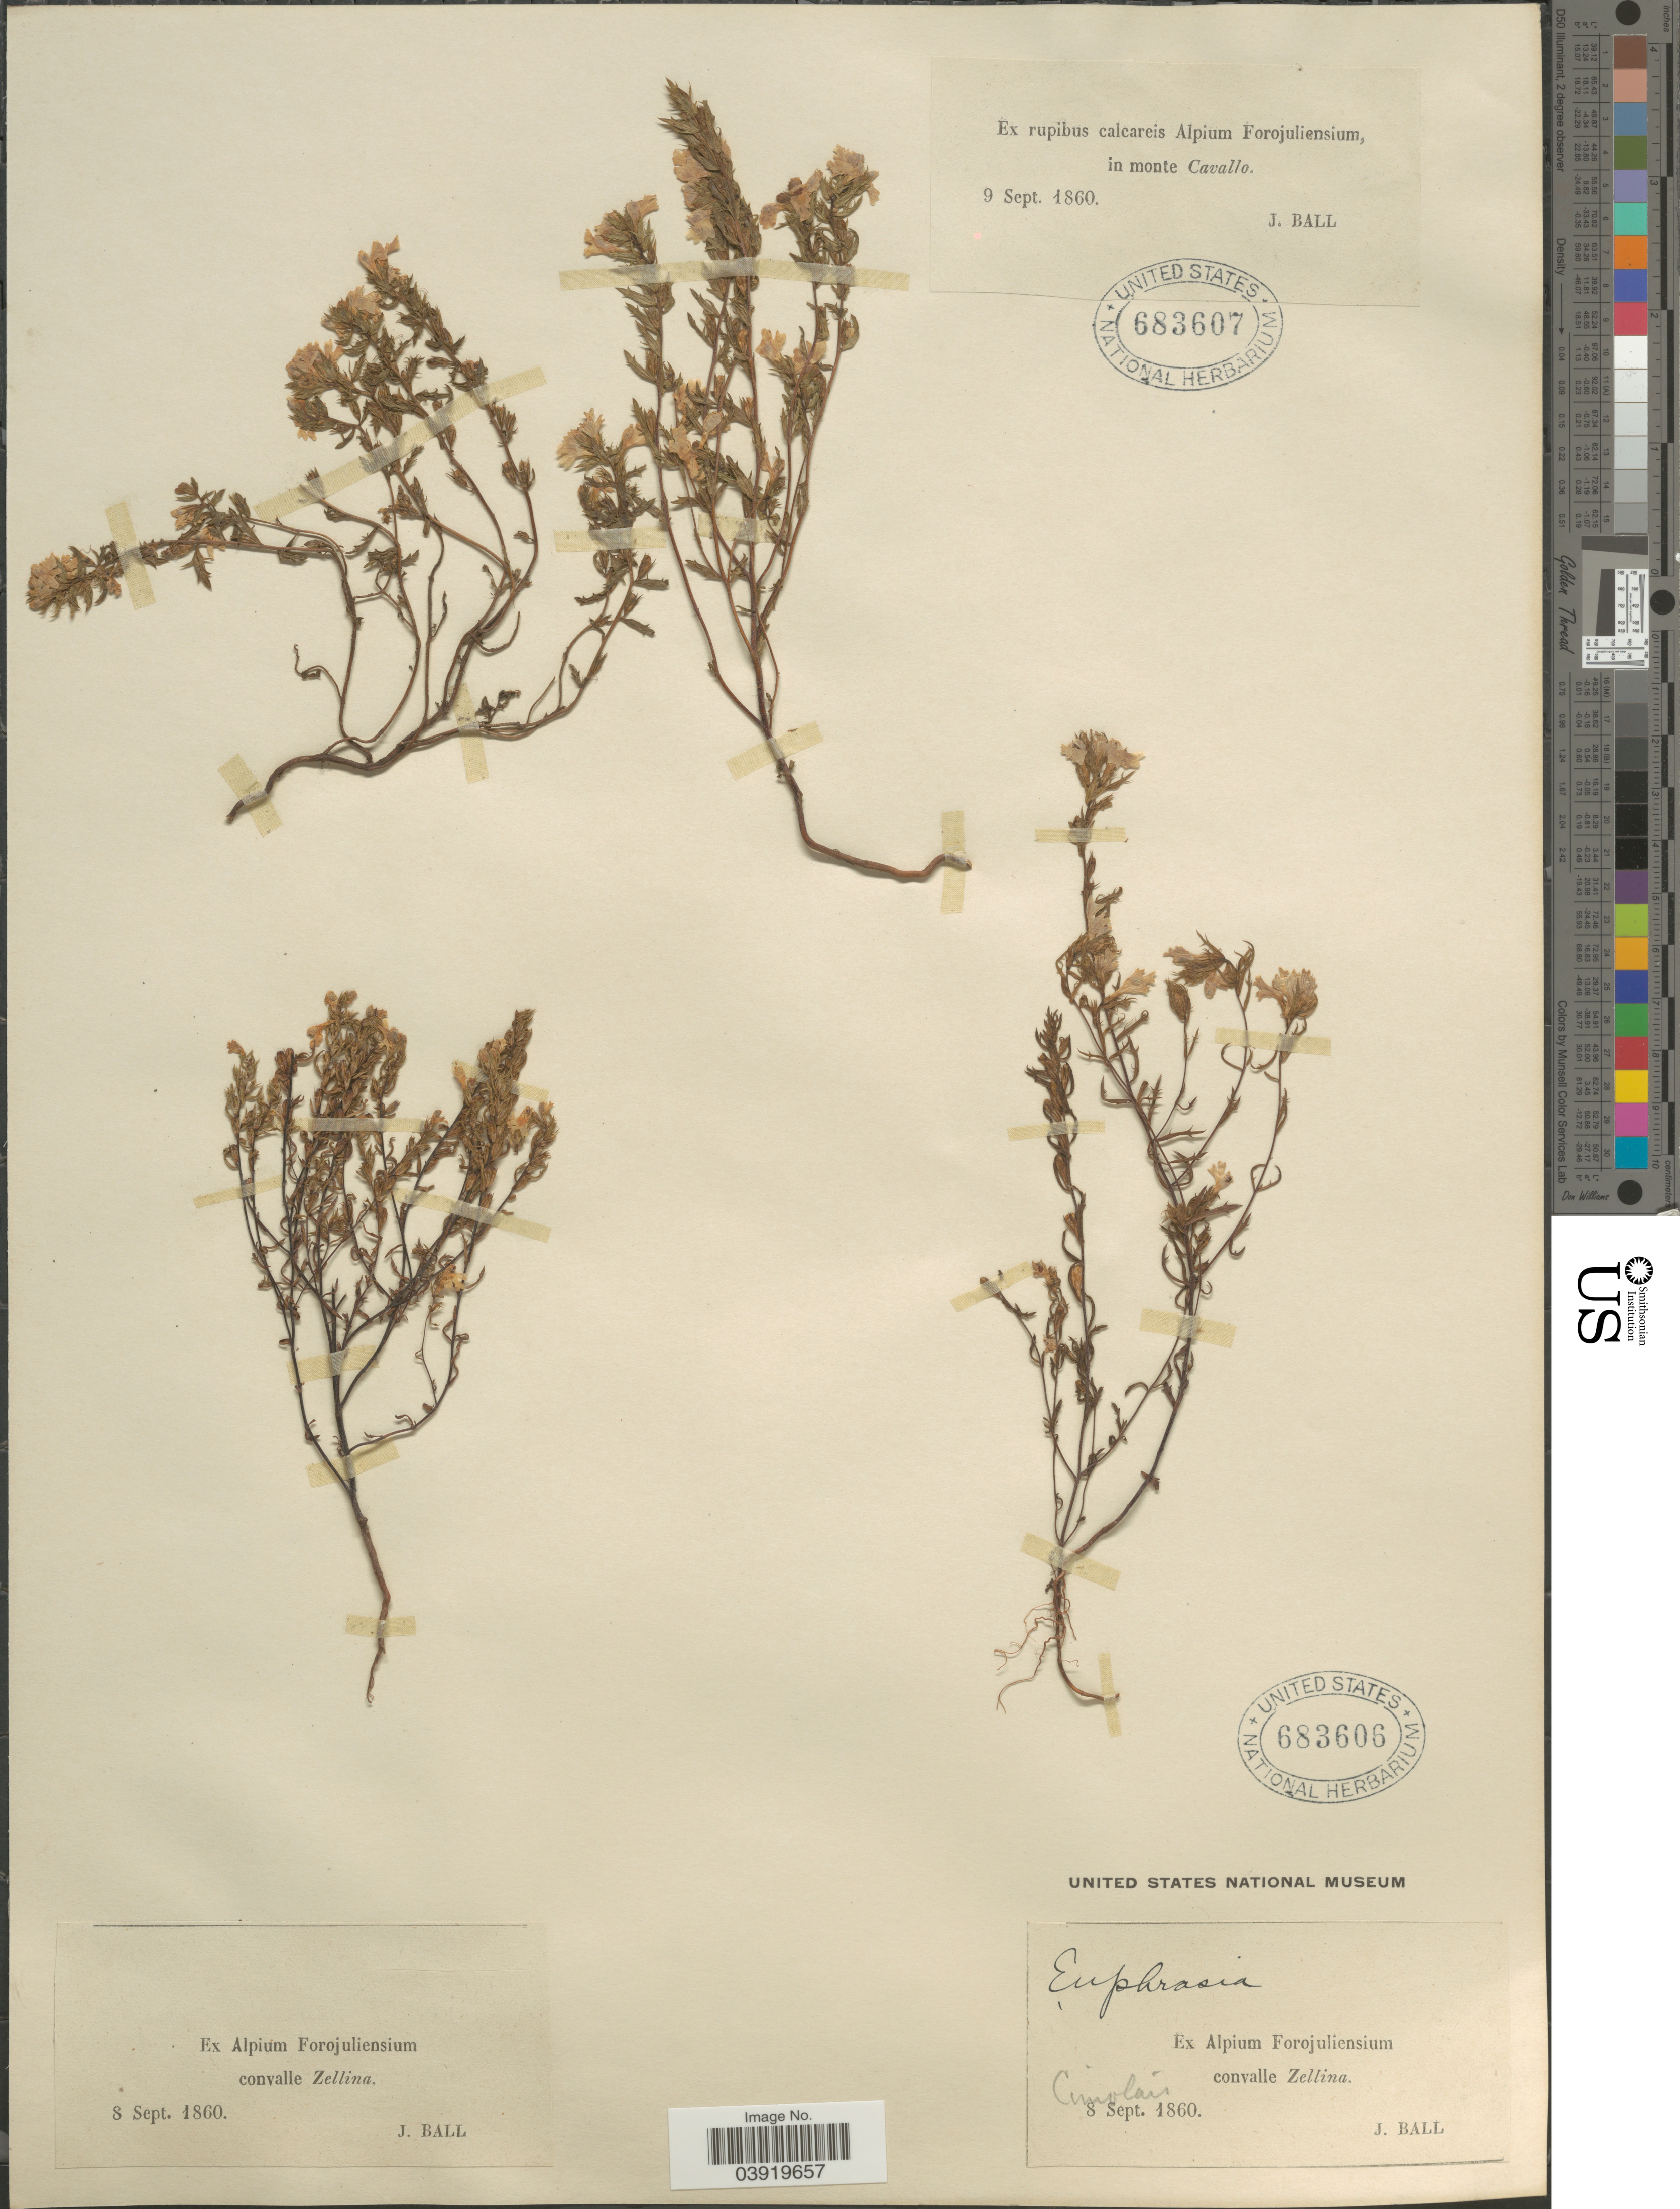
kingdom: Plantae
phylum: Tracheophyta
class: Magnoliopsida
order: Lamiales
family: Orobanchaceae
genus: Euphrasia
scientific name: Euphrasia sp.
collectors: J. Ball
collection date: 1860-09-08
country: Italy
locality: Ex Alpium Forojuliensium convalle Zellina. Cimolais.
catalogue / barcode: US 683606